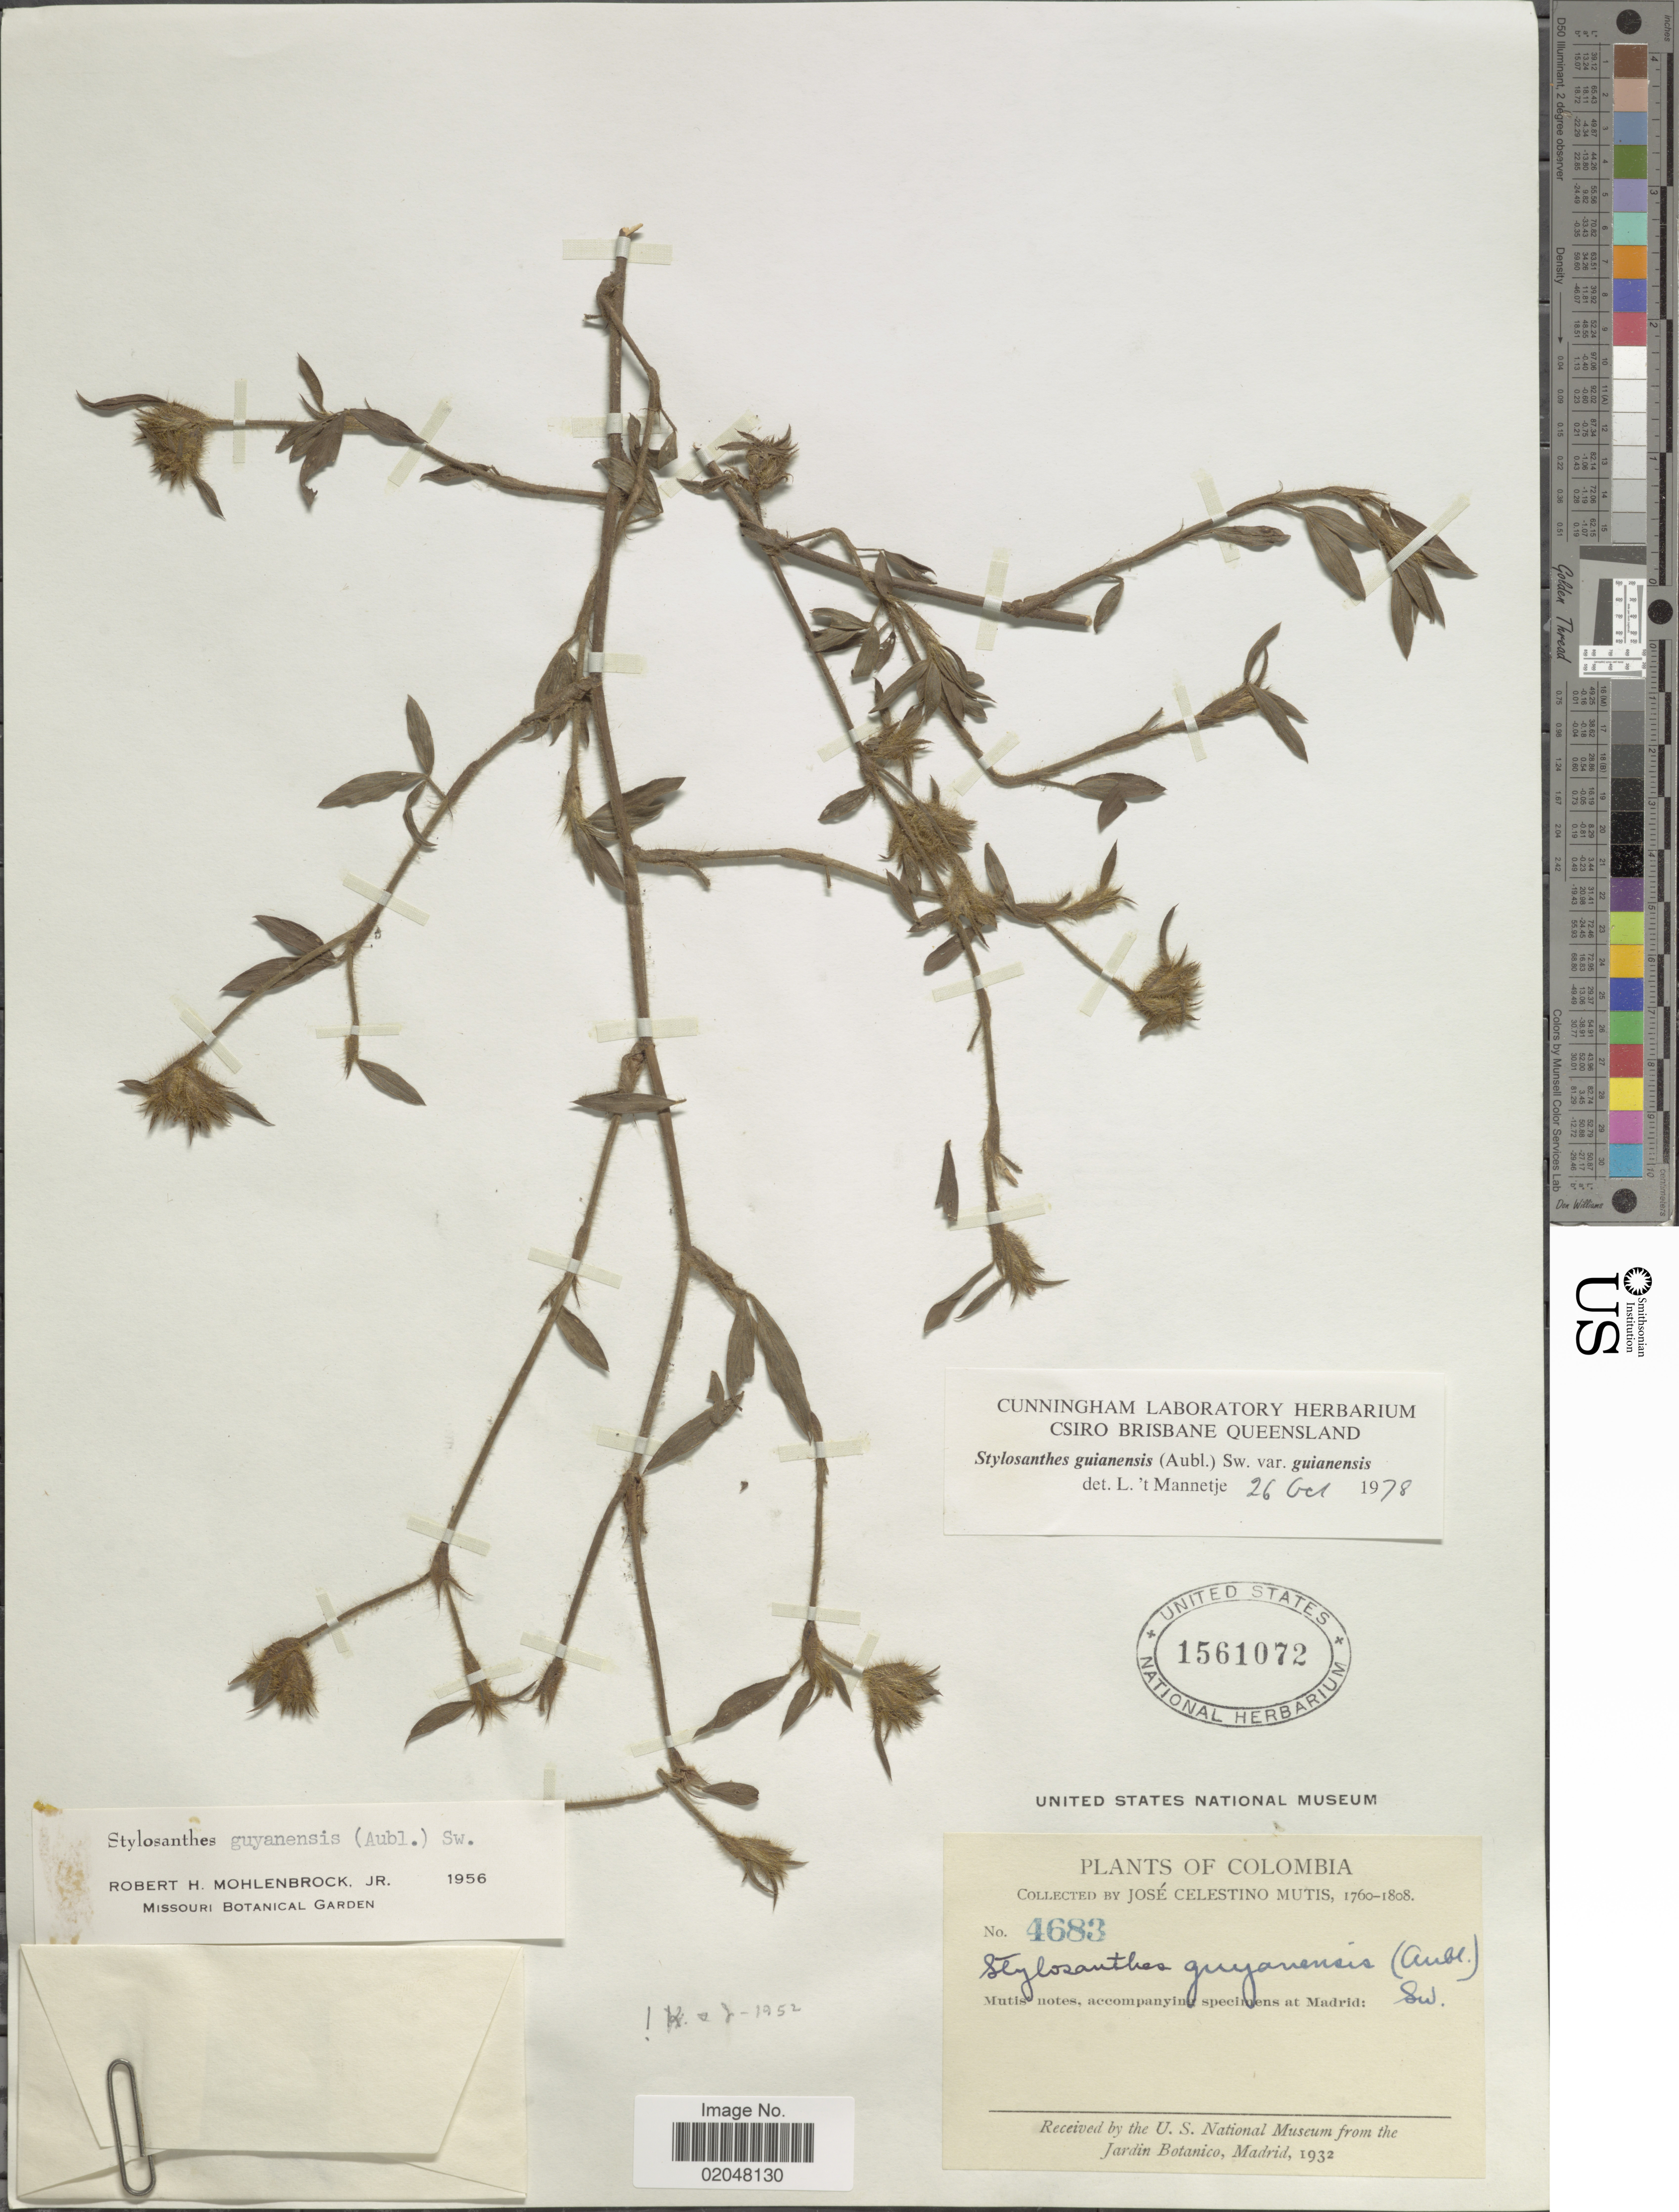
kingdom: Plantae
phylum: Tracheophyta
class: Magnoliopsida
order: Fabales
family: Fabaceae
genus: Stylosanthes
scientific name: Stylosanthes guianensis var. guianensis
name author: (Aubl.) Sw.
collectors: J. C. B. Mutis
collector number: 4683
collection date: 1760/1808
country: Colombia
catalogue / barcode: US 1561072